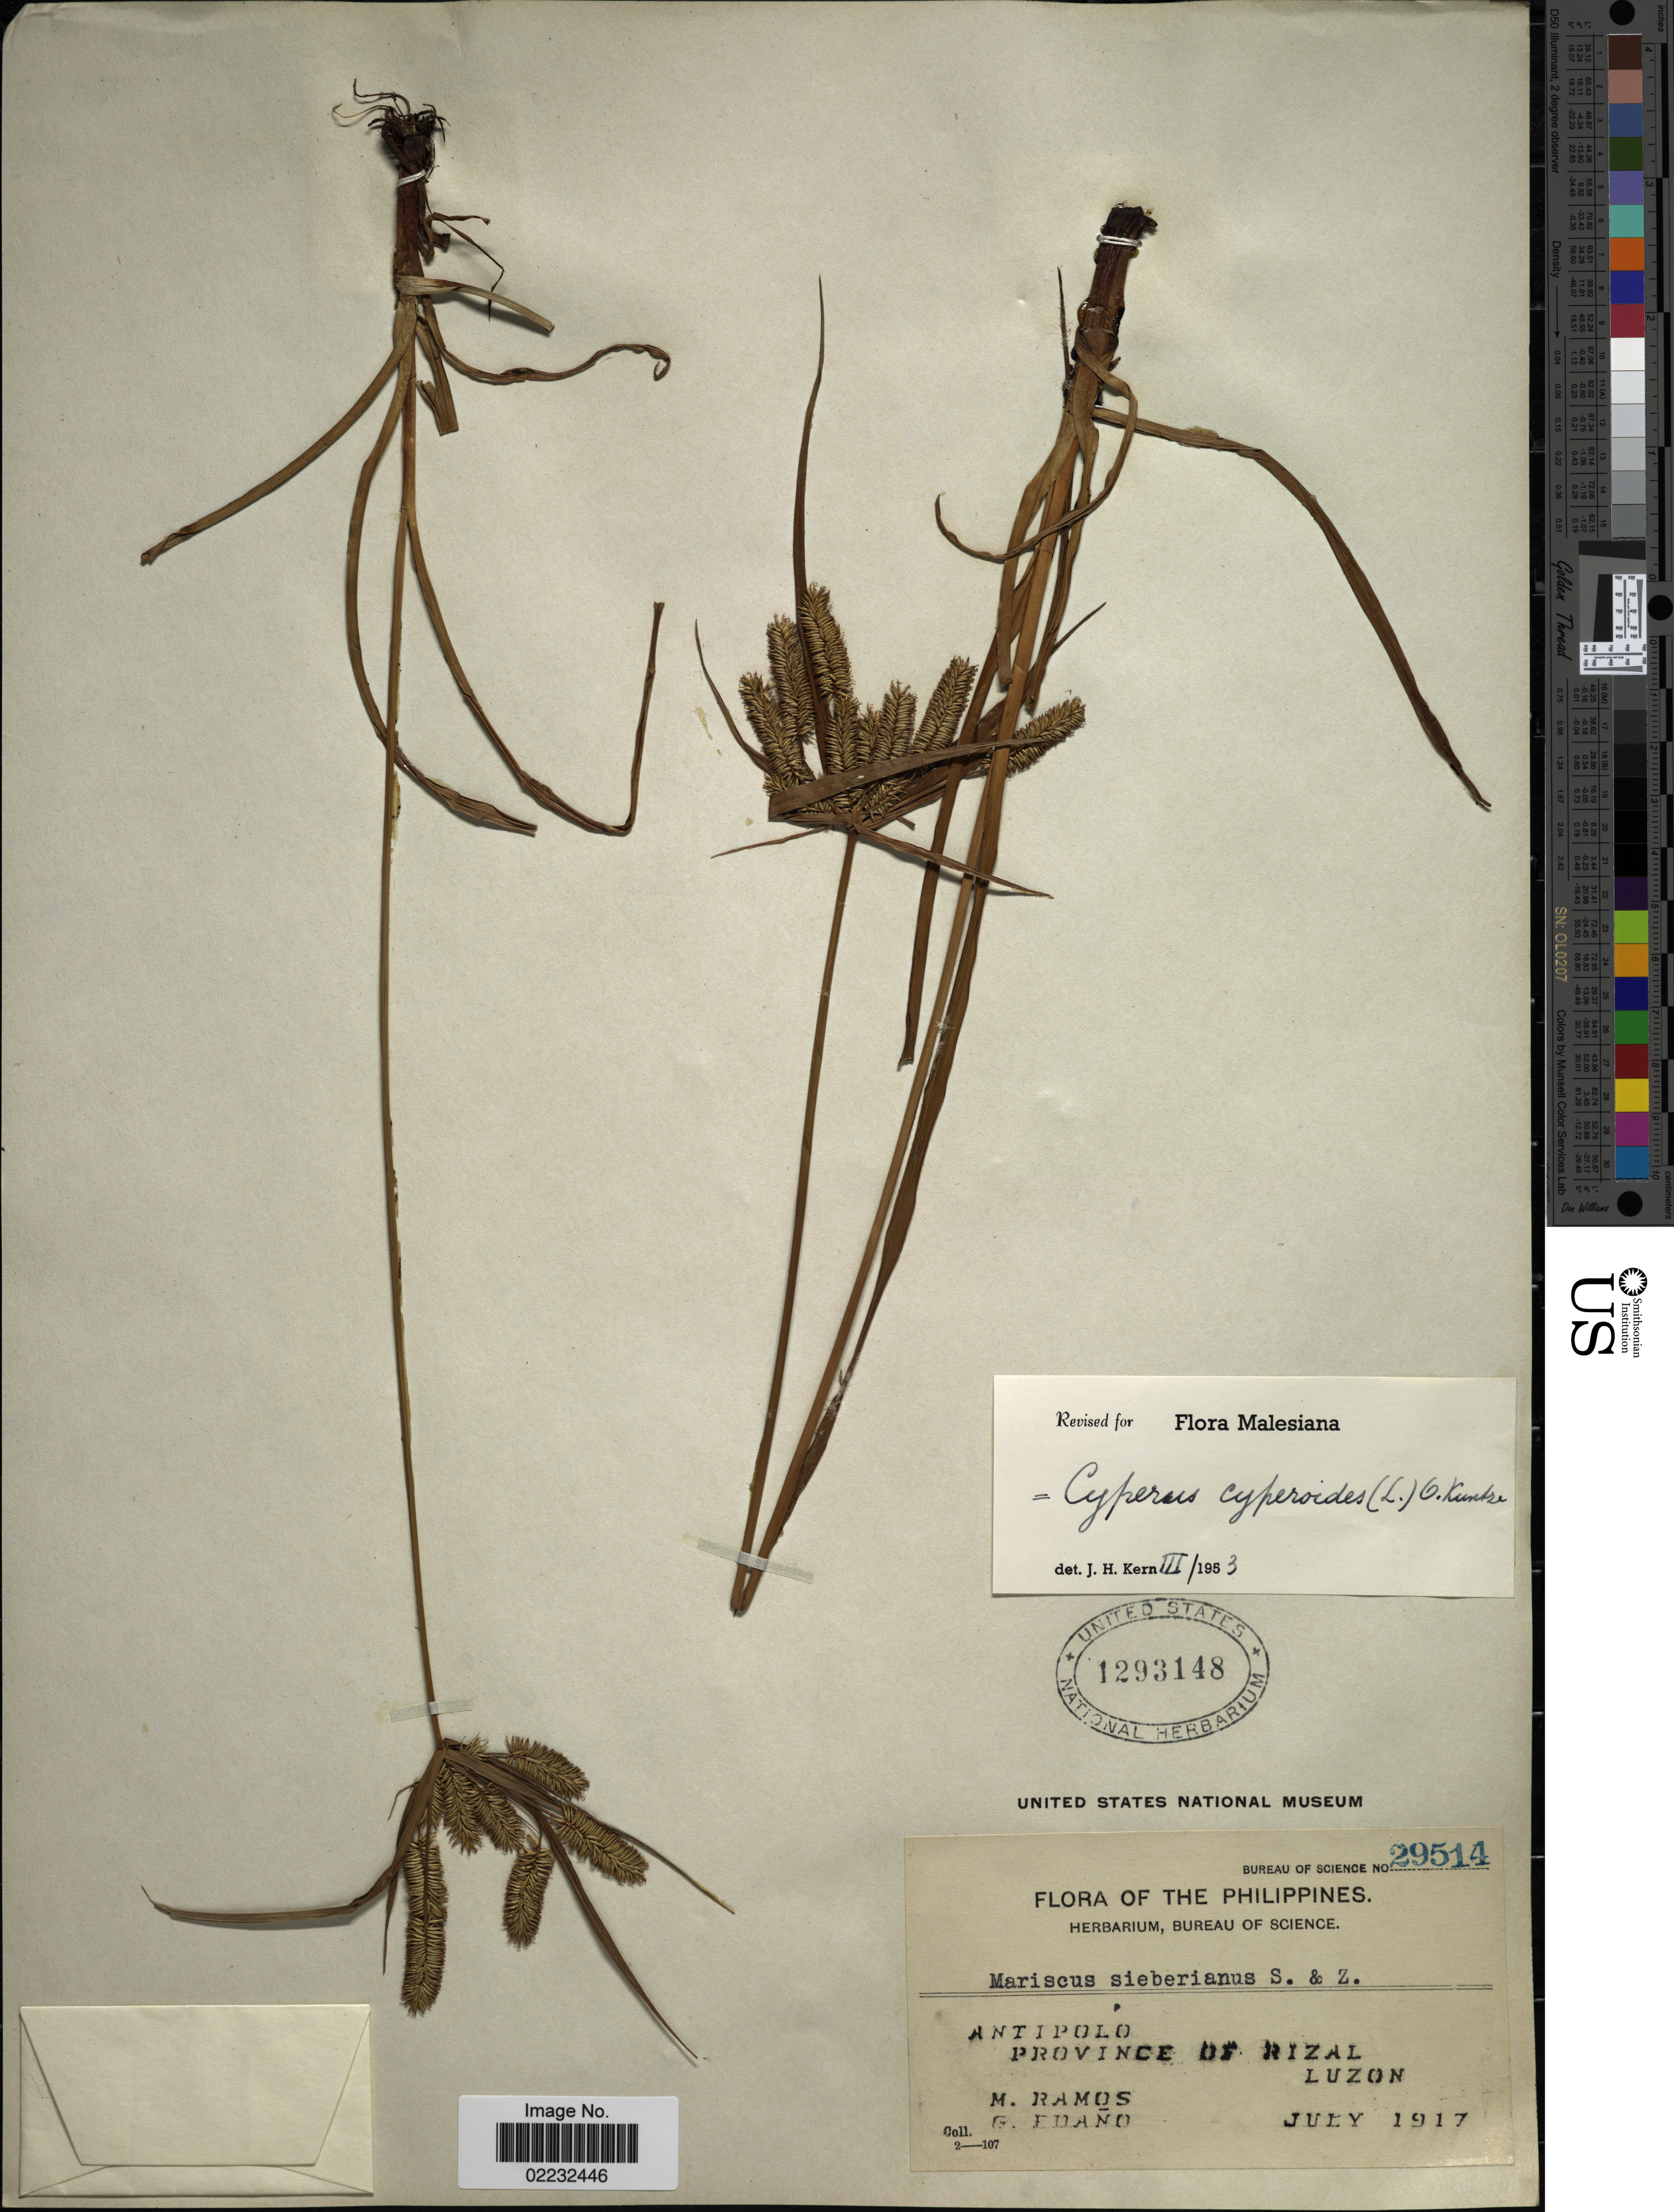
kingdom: Plantae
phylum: Tracheophyta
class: Liliopsida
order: Poales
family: Cyperaceae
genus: Cyperus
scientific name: Cyperus cyperoides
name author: (L.) Kuntze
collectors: M. Ramos & G. Edaño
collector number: Bureau of Science 29514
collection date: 1917-07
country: Philippines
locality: Antipolo, Province of Rizal, Luzon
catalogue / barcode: US 1293148